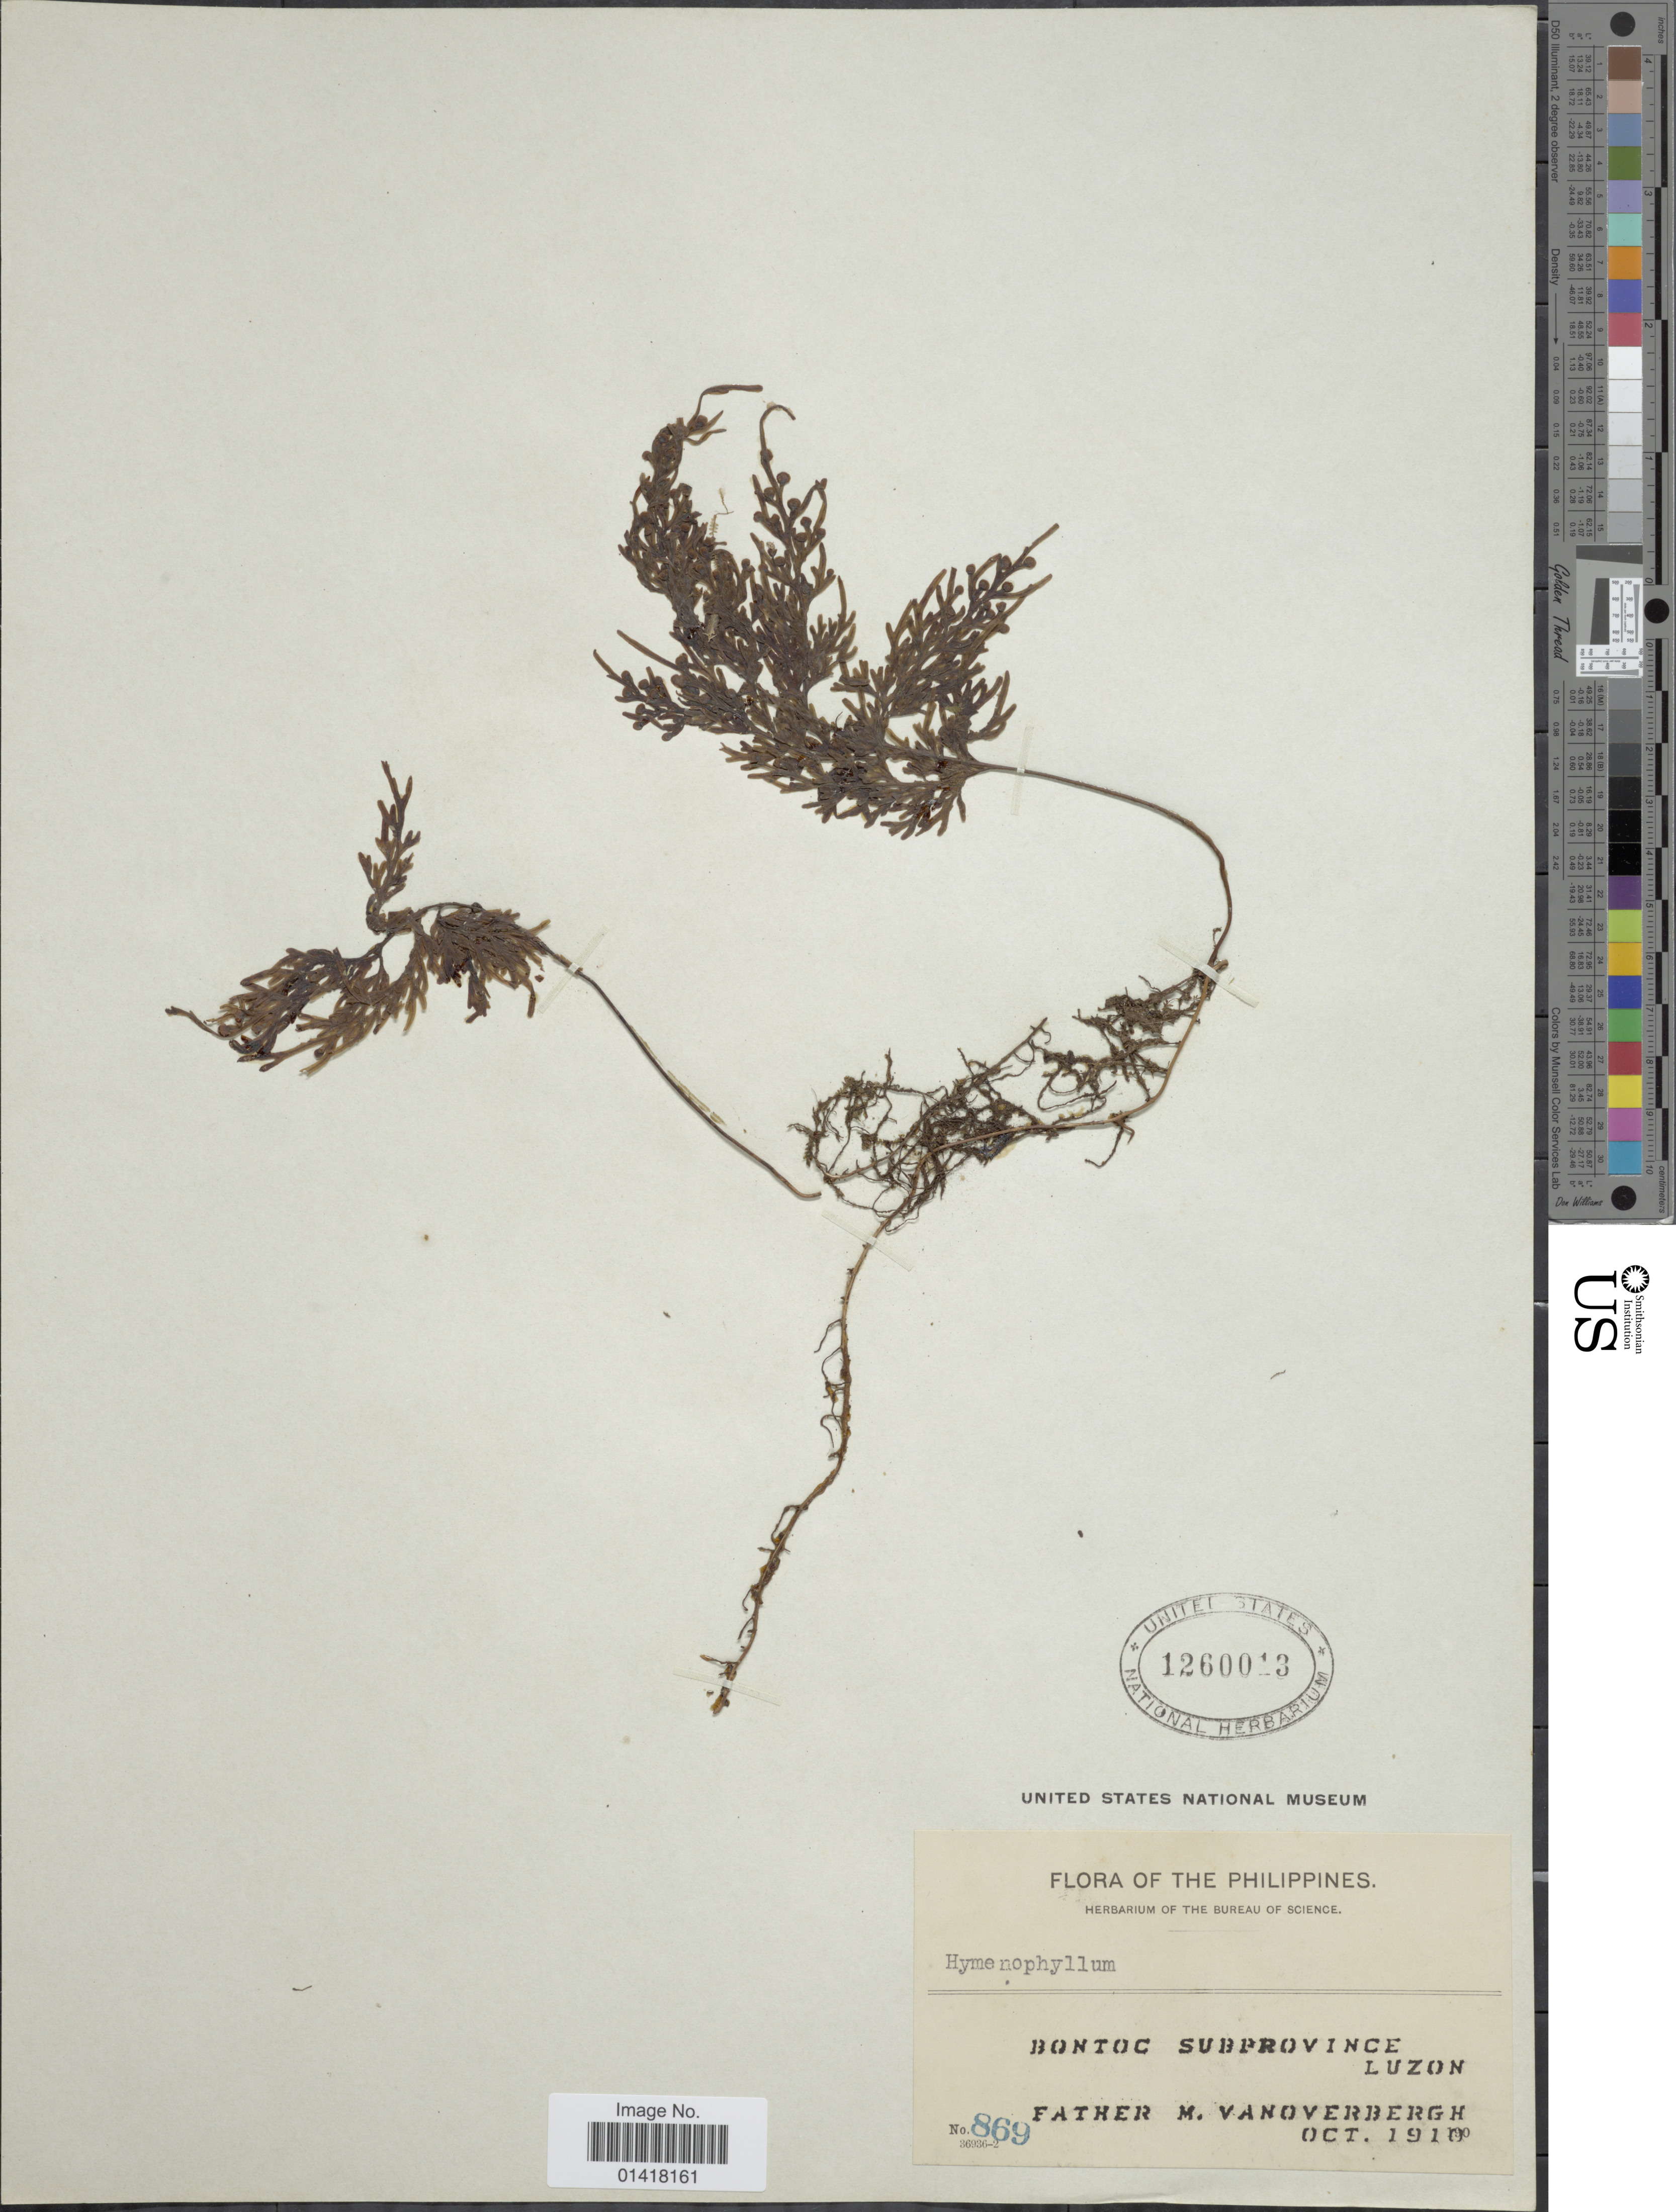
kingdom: Plantae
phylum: Tracheophyta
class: Polypodiopsida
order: Hymenophyllales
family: Hymenophyllaceae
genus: Hymenophyllum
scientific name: Hymenophyllum dilatatum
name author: Sw.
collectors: M. Vanoverbergh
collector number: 869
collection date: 1910-10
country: Philippines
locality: The Philippines. Bontoc Subprovince. Luzon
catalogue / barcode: US 1260013